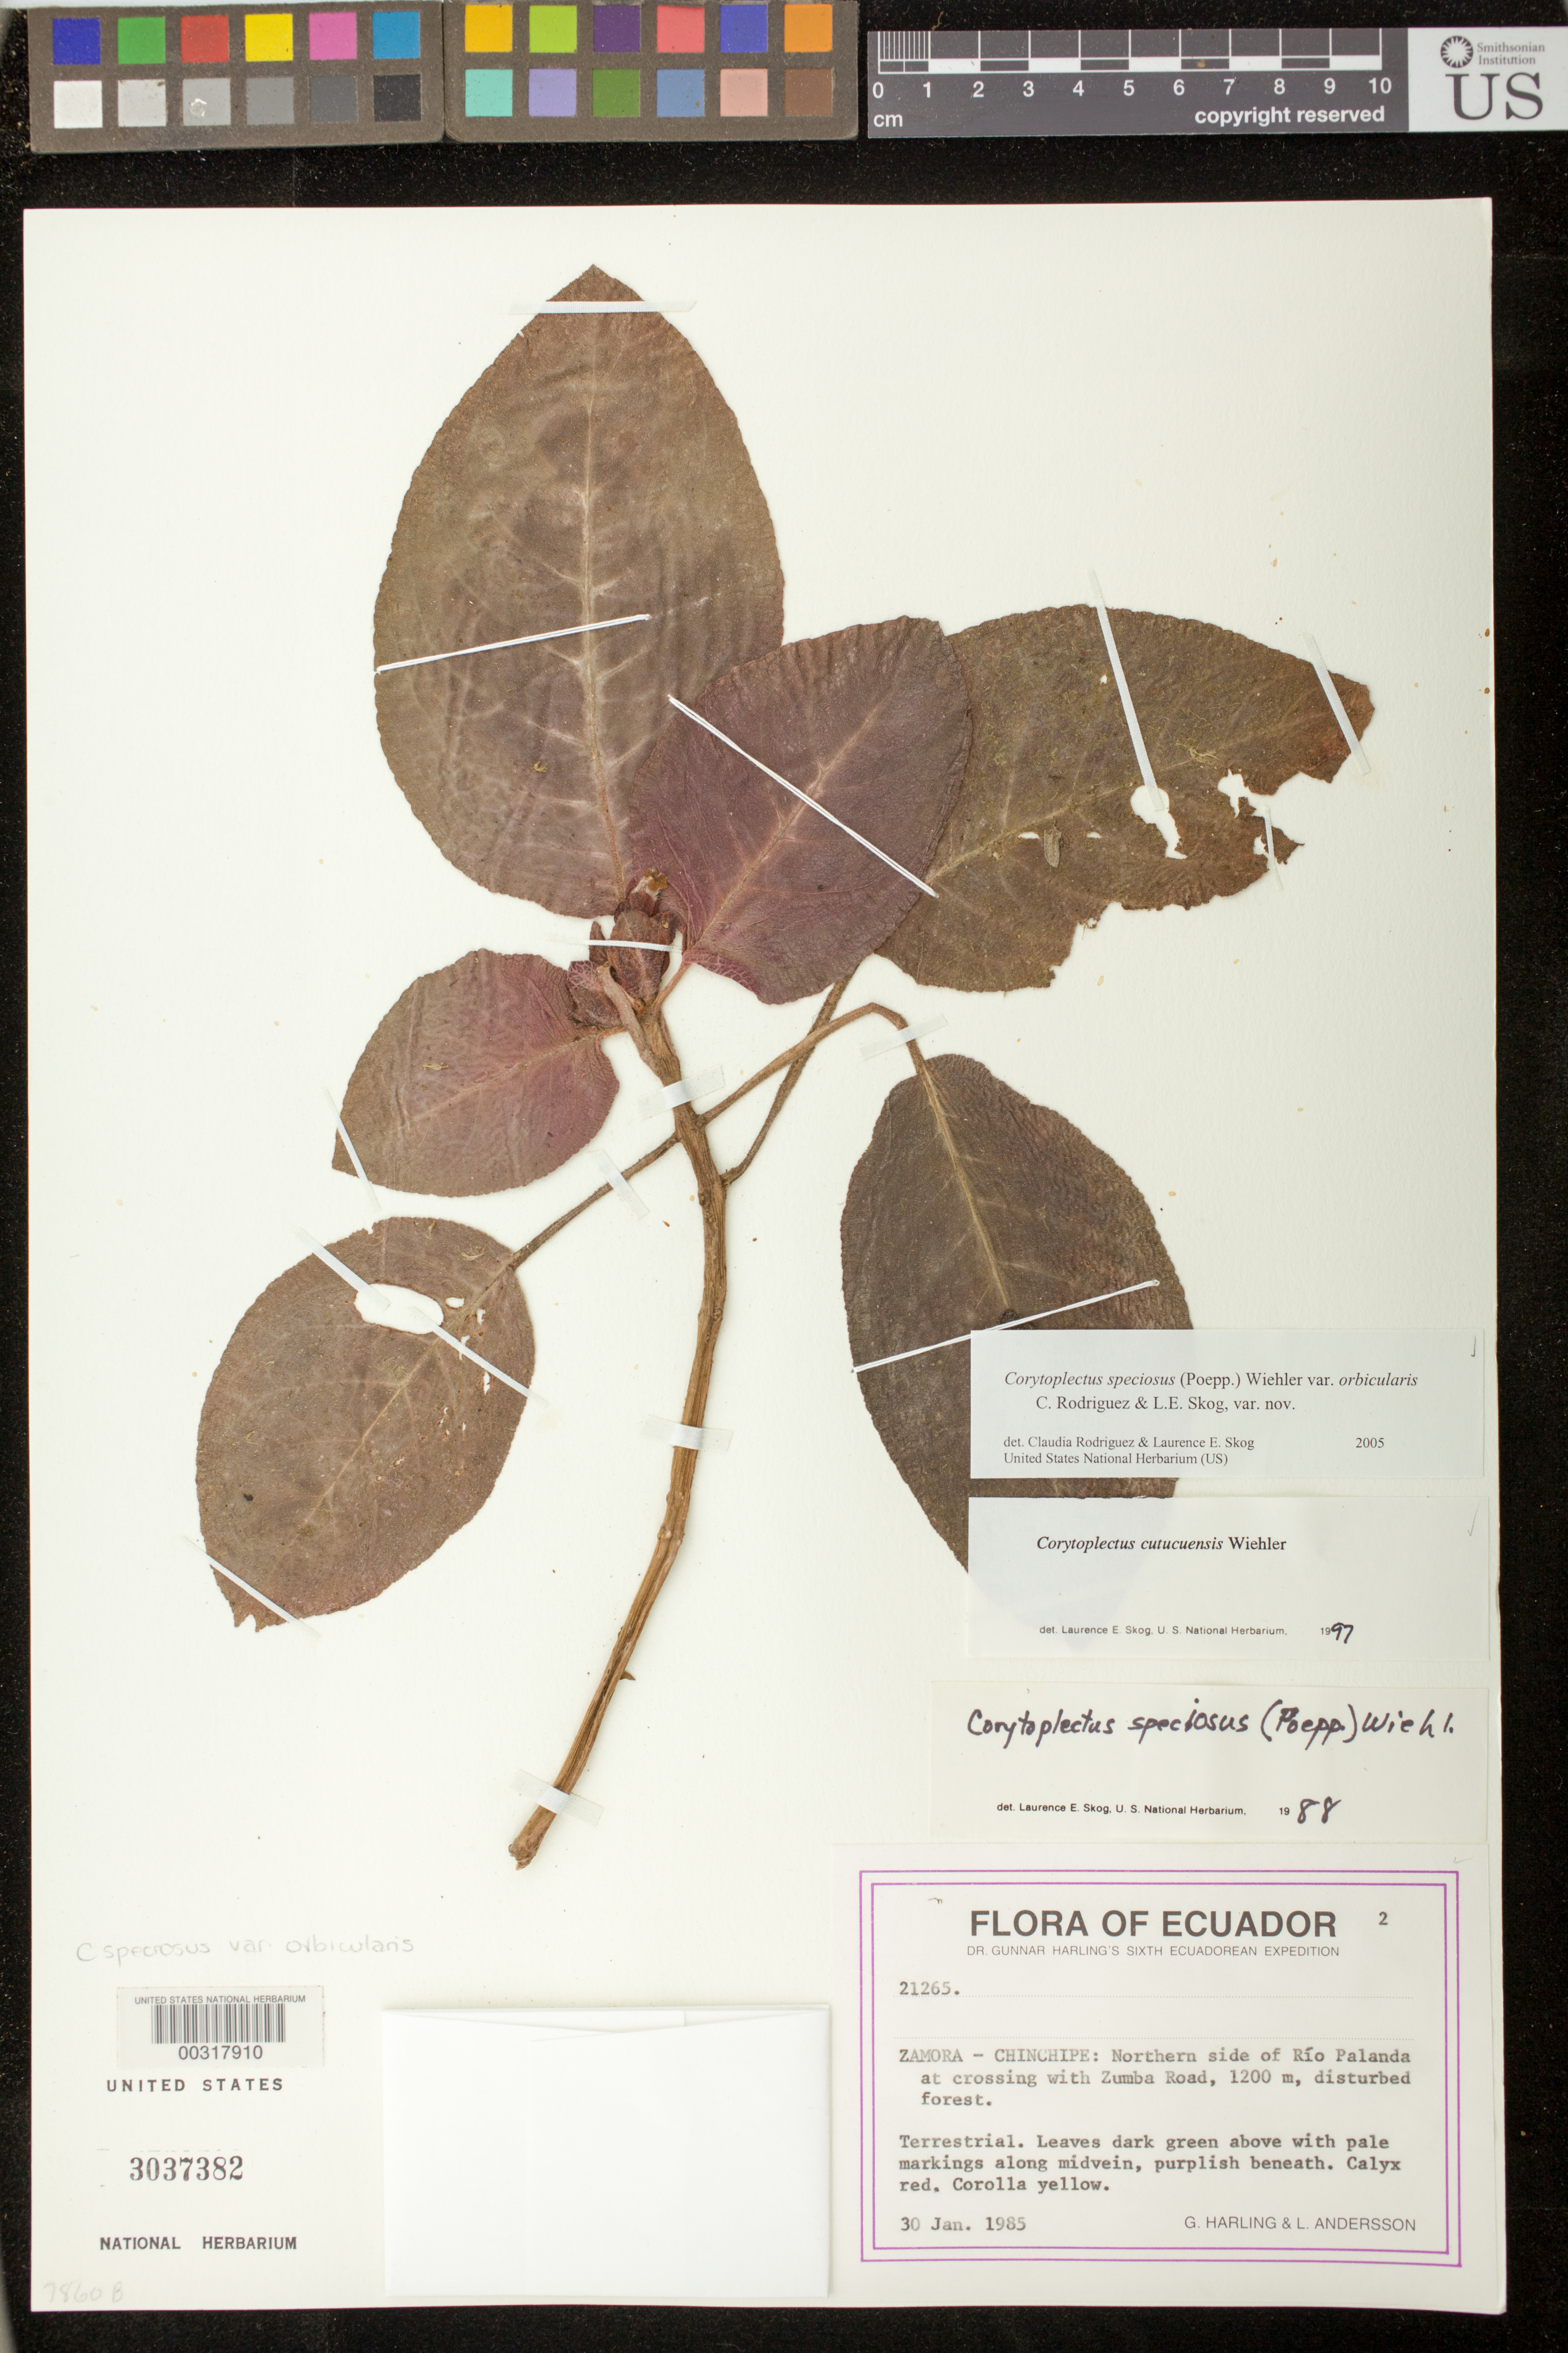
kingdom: Plantae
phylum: Tracheophyta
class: Magnoliopsida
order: Lamiales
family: Gesneriaceae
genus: Corytoplectus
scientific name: Corytoplectus speciosus var. orbicularis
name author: Rodr.-Flores & L.E. Skog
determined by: Rodríguez-Flores, C. I.; Skog, L. E.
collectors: G. Harling & L. Andersson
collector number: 21265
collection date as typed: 30 Jan 1985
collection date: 1985-01-30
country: Ecuador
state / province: Zamora-Chinchipe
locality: Northern side of Río Palanda at crossing with Zumba road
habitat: Disturbed forest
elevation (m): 1200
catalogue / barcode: US 3037382